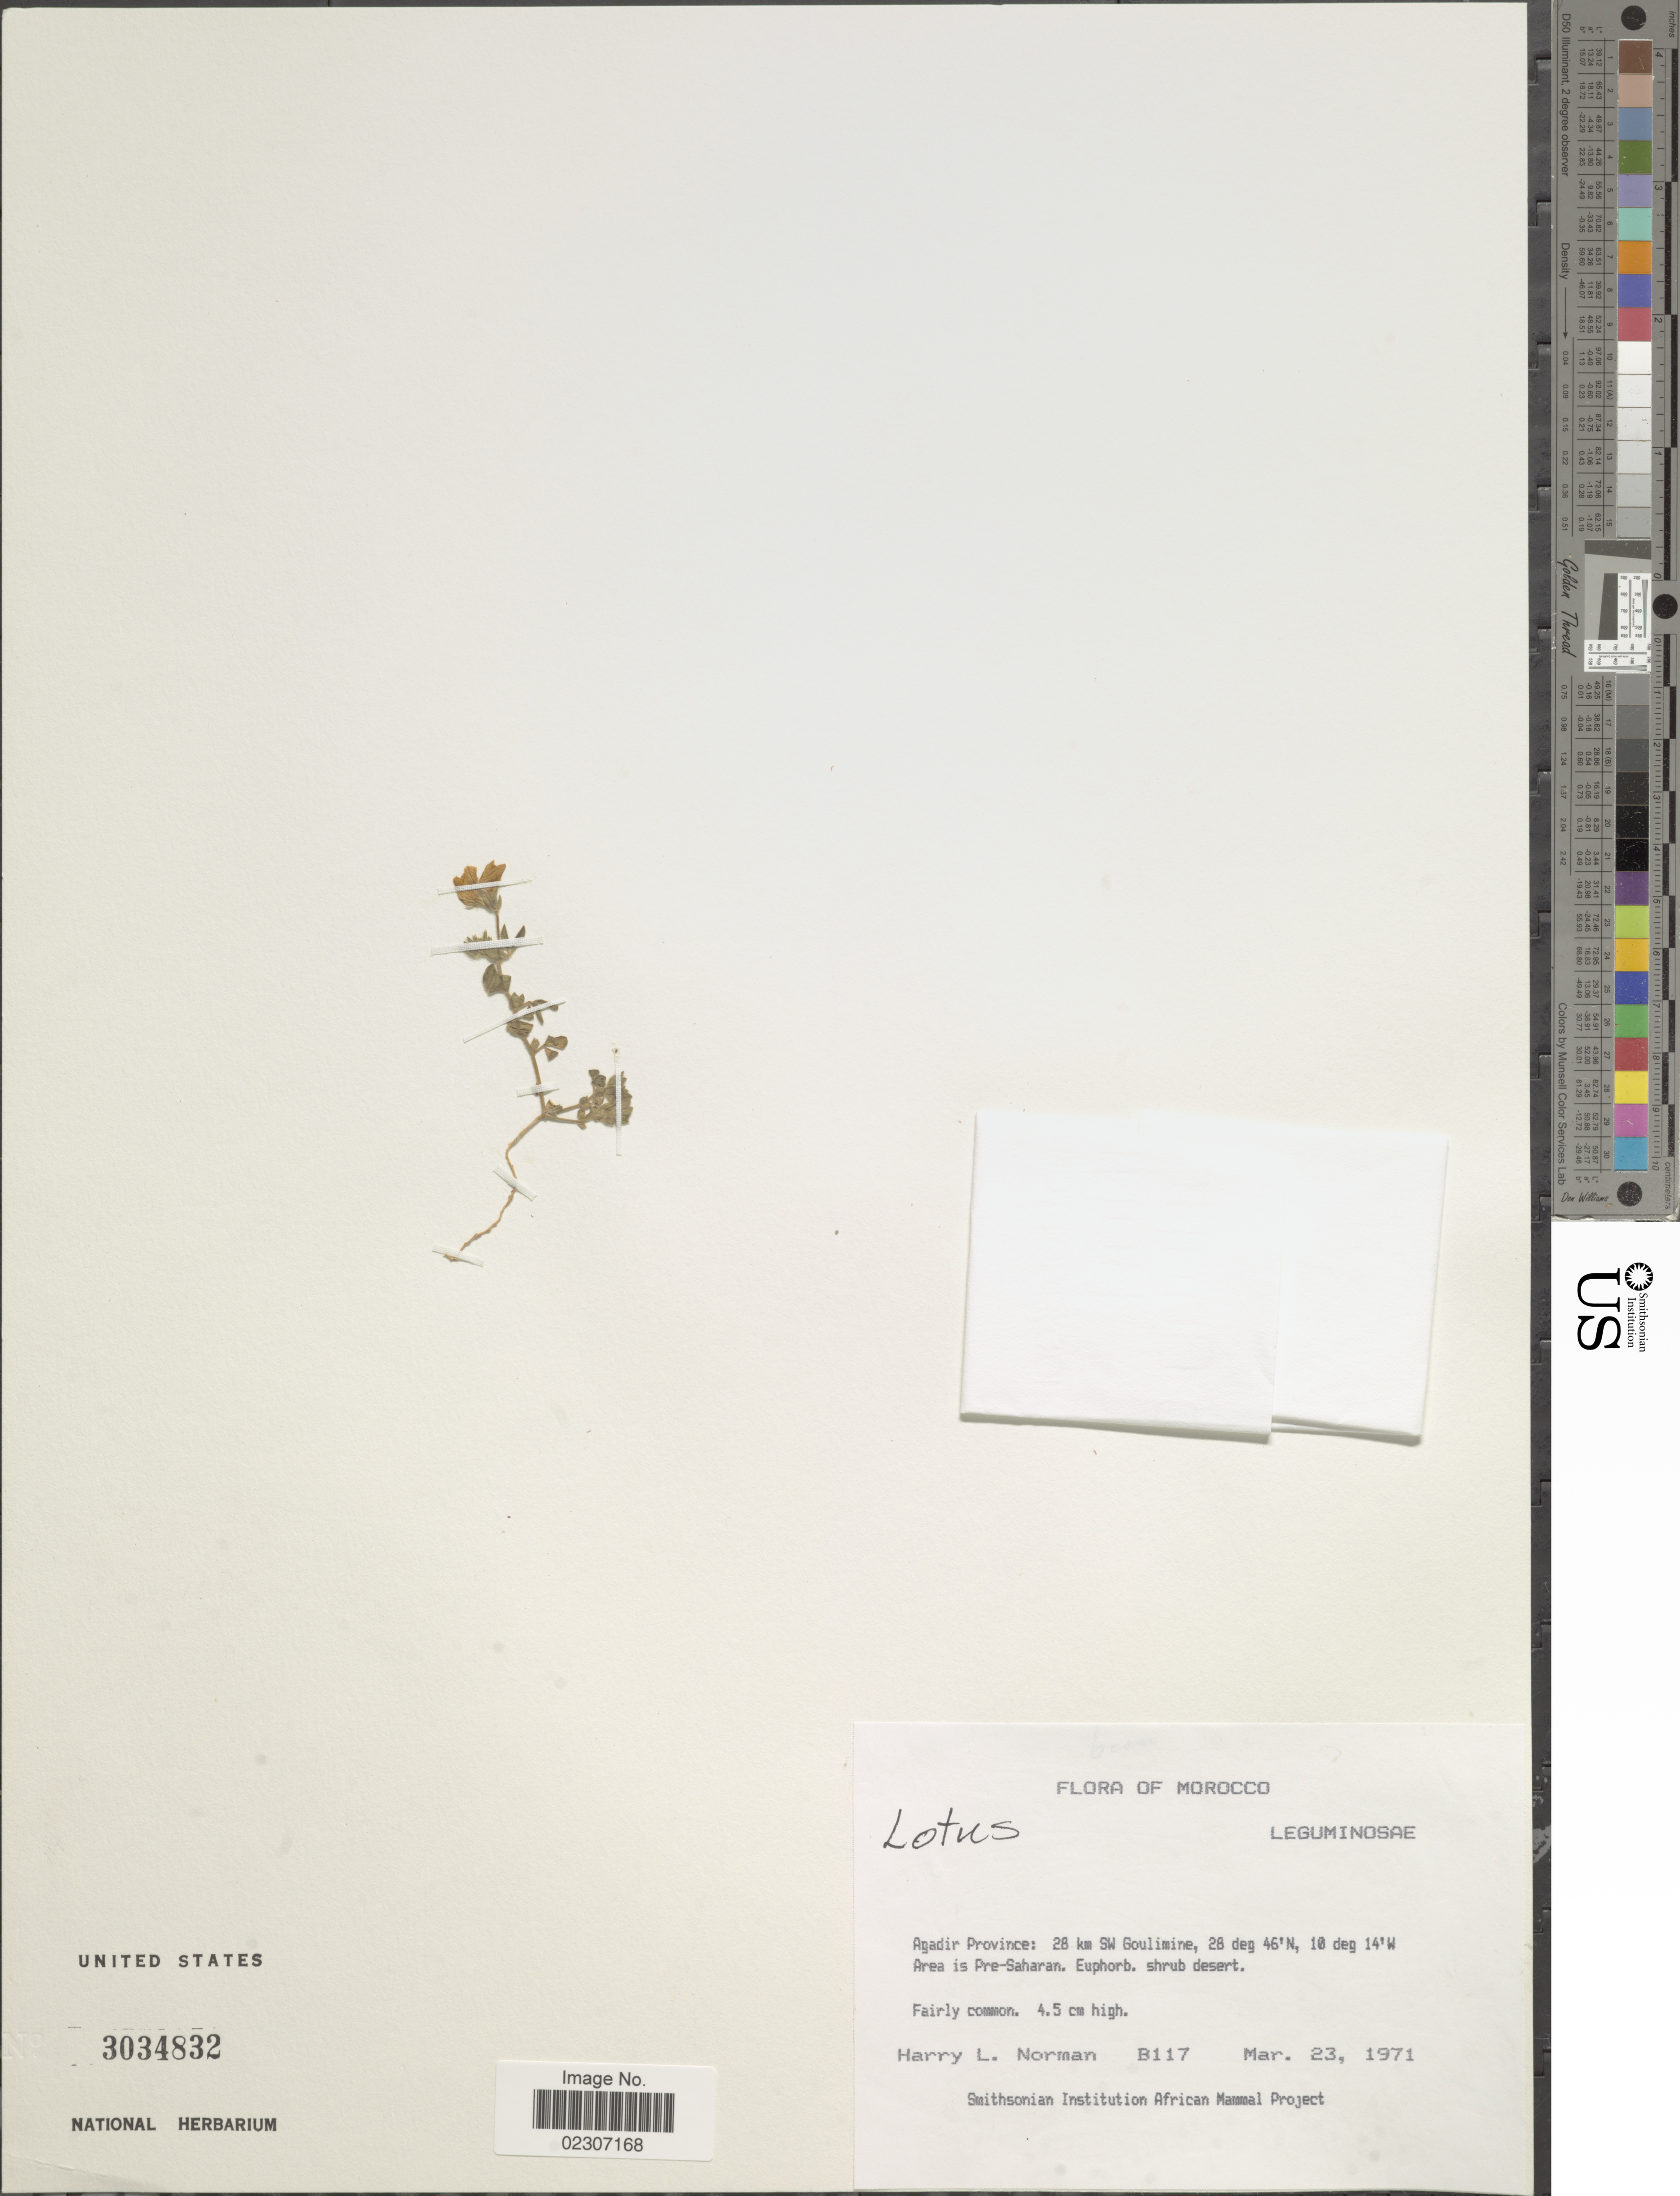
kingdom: Plantae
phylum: Tracheophyta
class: Magnoliopsida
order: Fabales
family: Fabaceae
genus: Lotus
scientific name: Lotus sp.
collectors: Norman, H.L.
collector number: B117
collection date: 1971-03-23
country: Morocco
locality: Morocco, Agadir Province: 28 km SW Goulimine. Area is Pre-Saharan.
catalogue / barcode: US 3034832